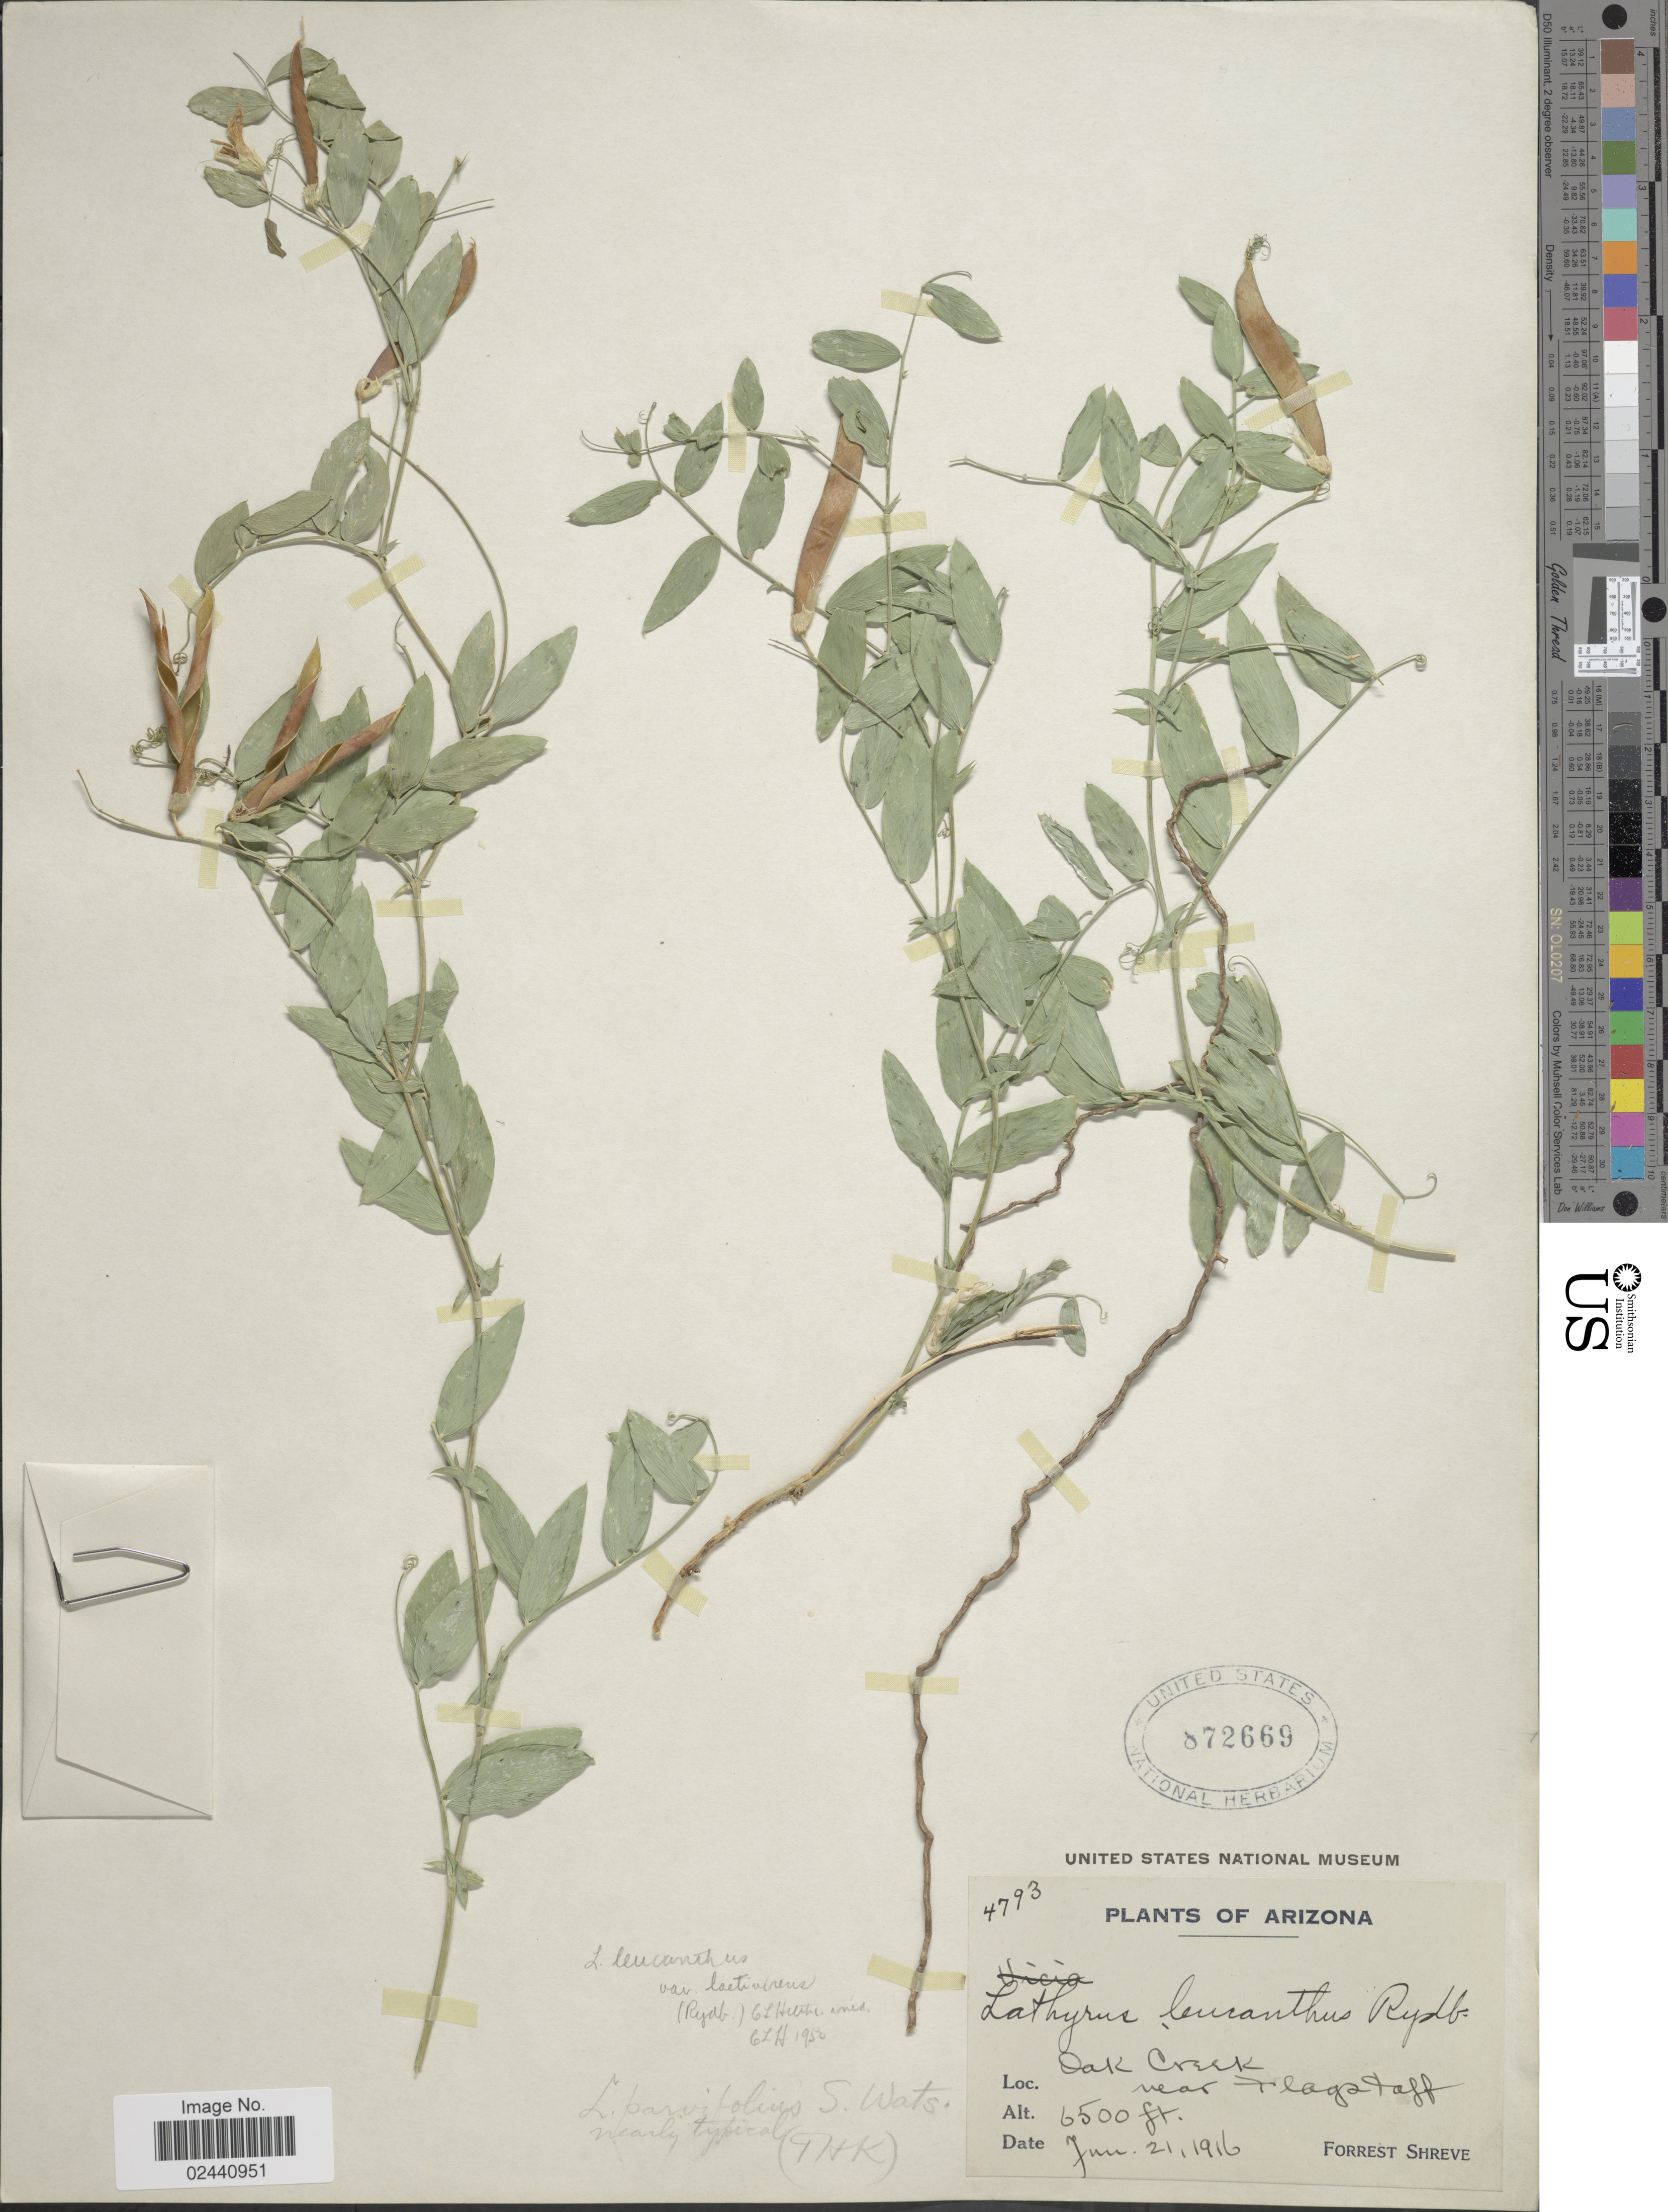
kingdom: Plantae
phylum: Tracheophyta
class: Magnoliopsida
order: Fabales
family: Fabaceae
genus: Lathyrus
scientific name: Lathyrus leucanthus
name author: Rydb.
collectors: F. Shreve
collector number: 4793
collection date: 1916-06-21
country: United States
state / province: Arizona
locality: Oak Creek, near Flagstaff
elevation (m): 1981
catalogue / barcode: US 872669